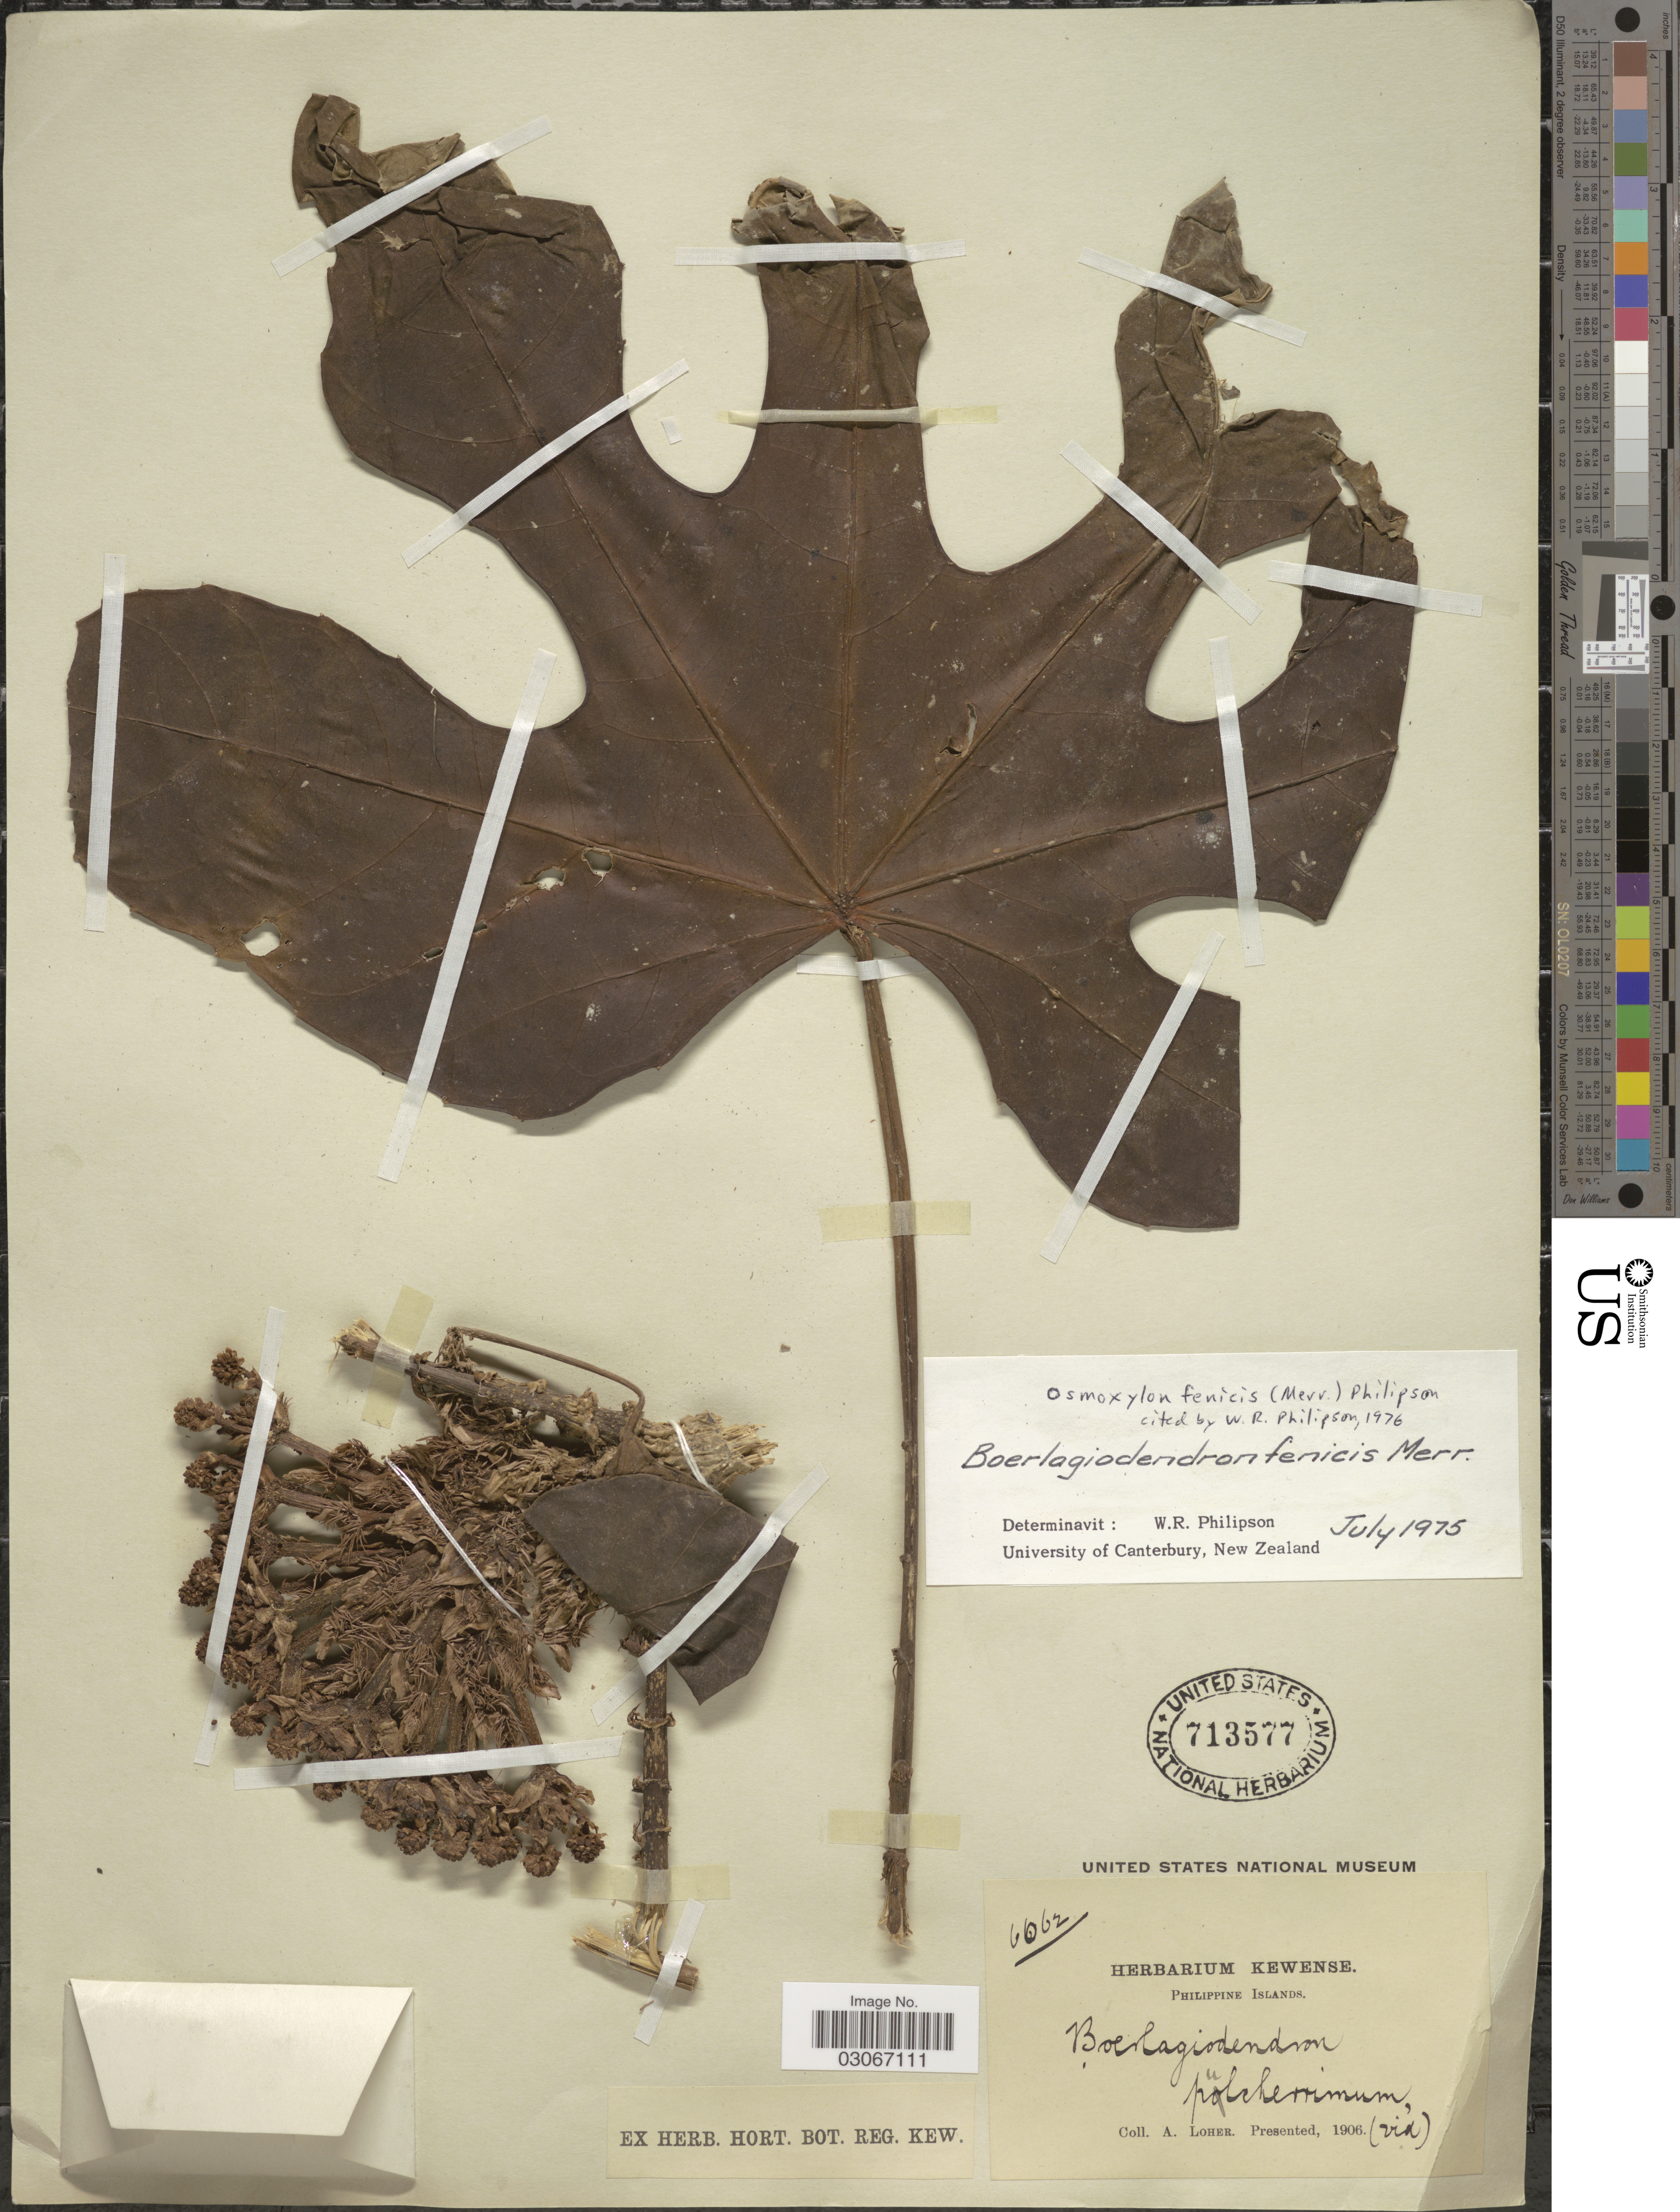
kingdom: Plantae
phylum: Tracheophyta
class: Magnoliopsida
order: Apiales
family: Araliaceae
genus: Osmoxylon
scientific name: Osmoxylon fenicis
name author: (Merr.) Philipson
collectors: A. Loher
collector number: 6062*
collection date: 1906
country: Philippines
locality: Philippine Islands.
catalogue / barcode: US 713577